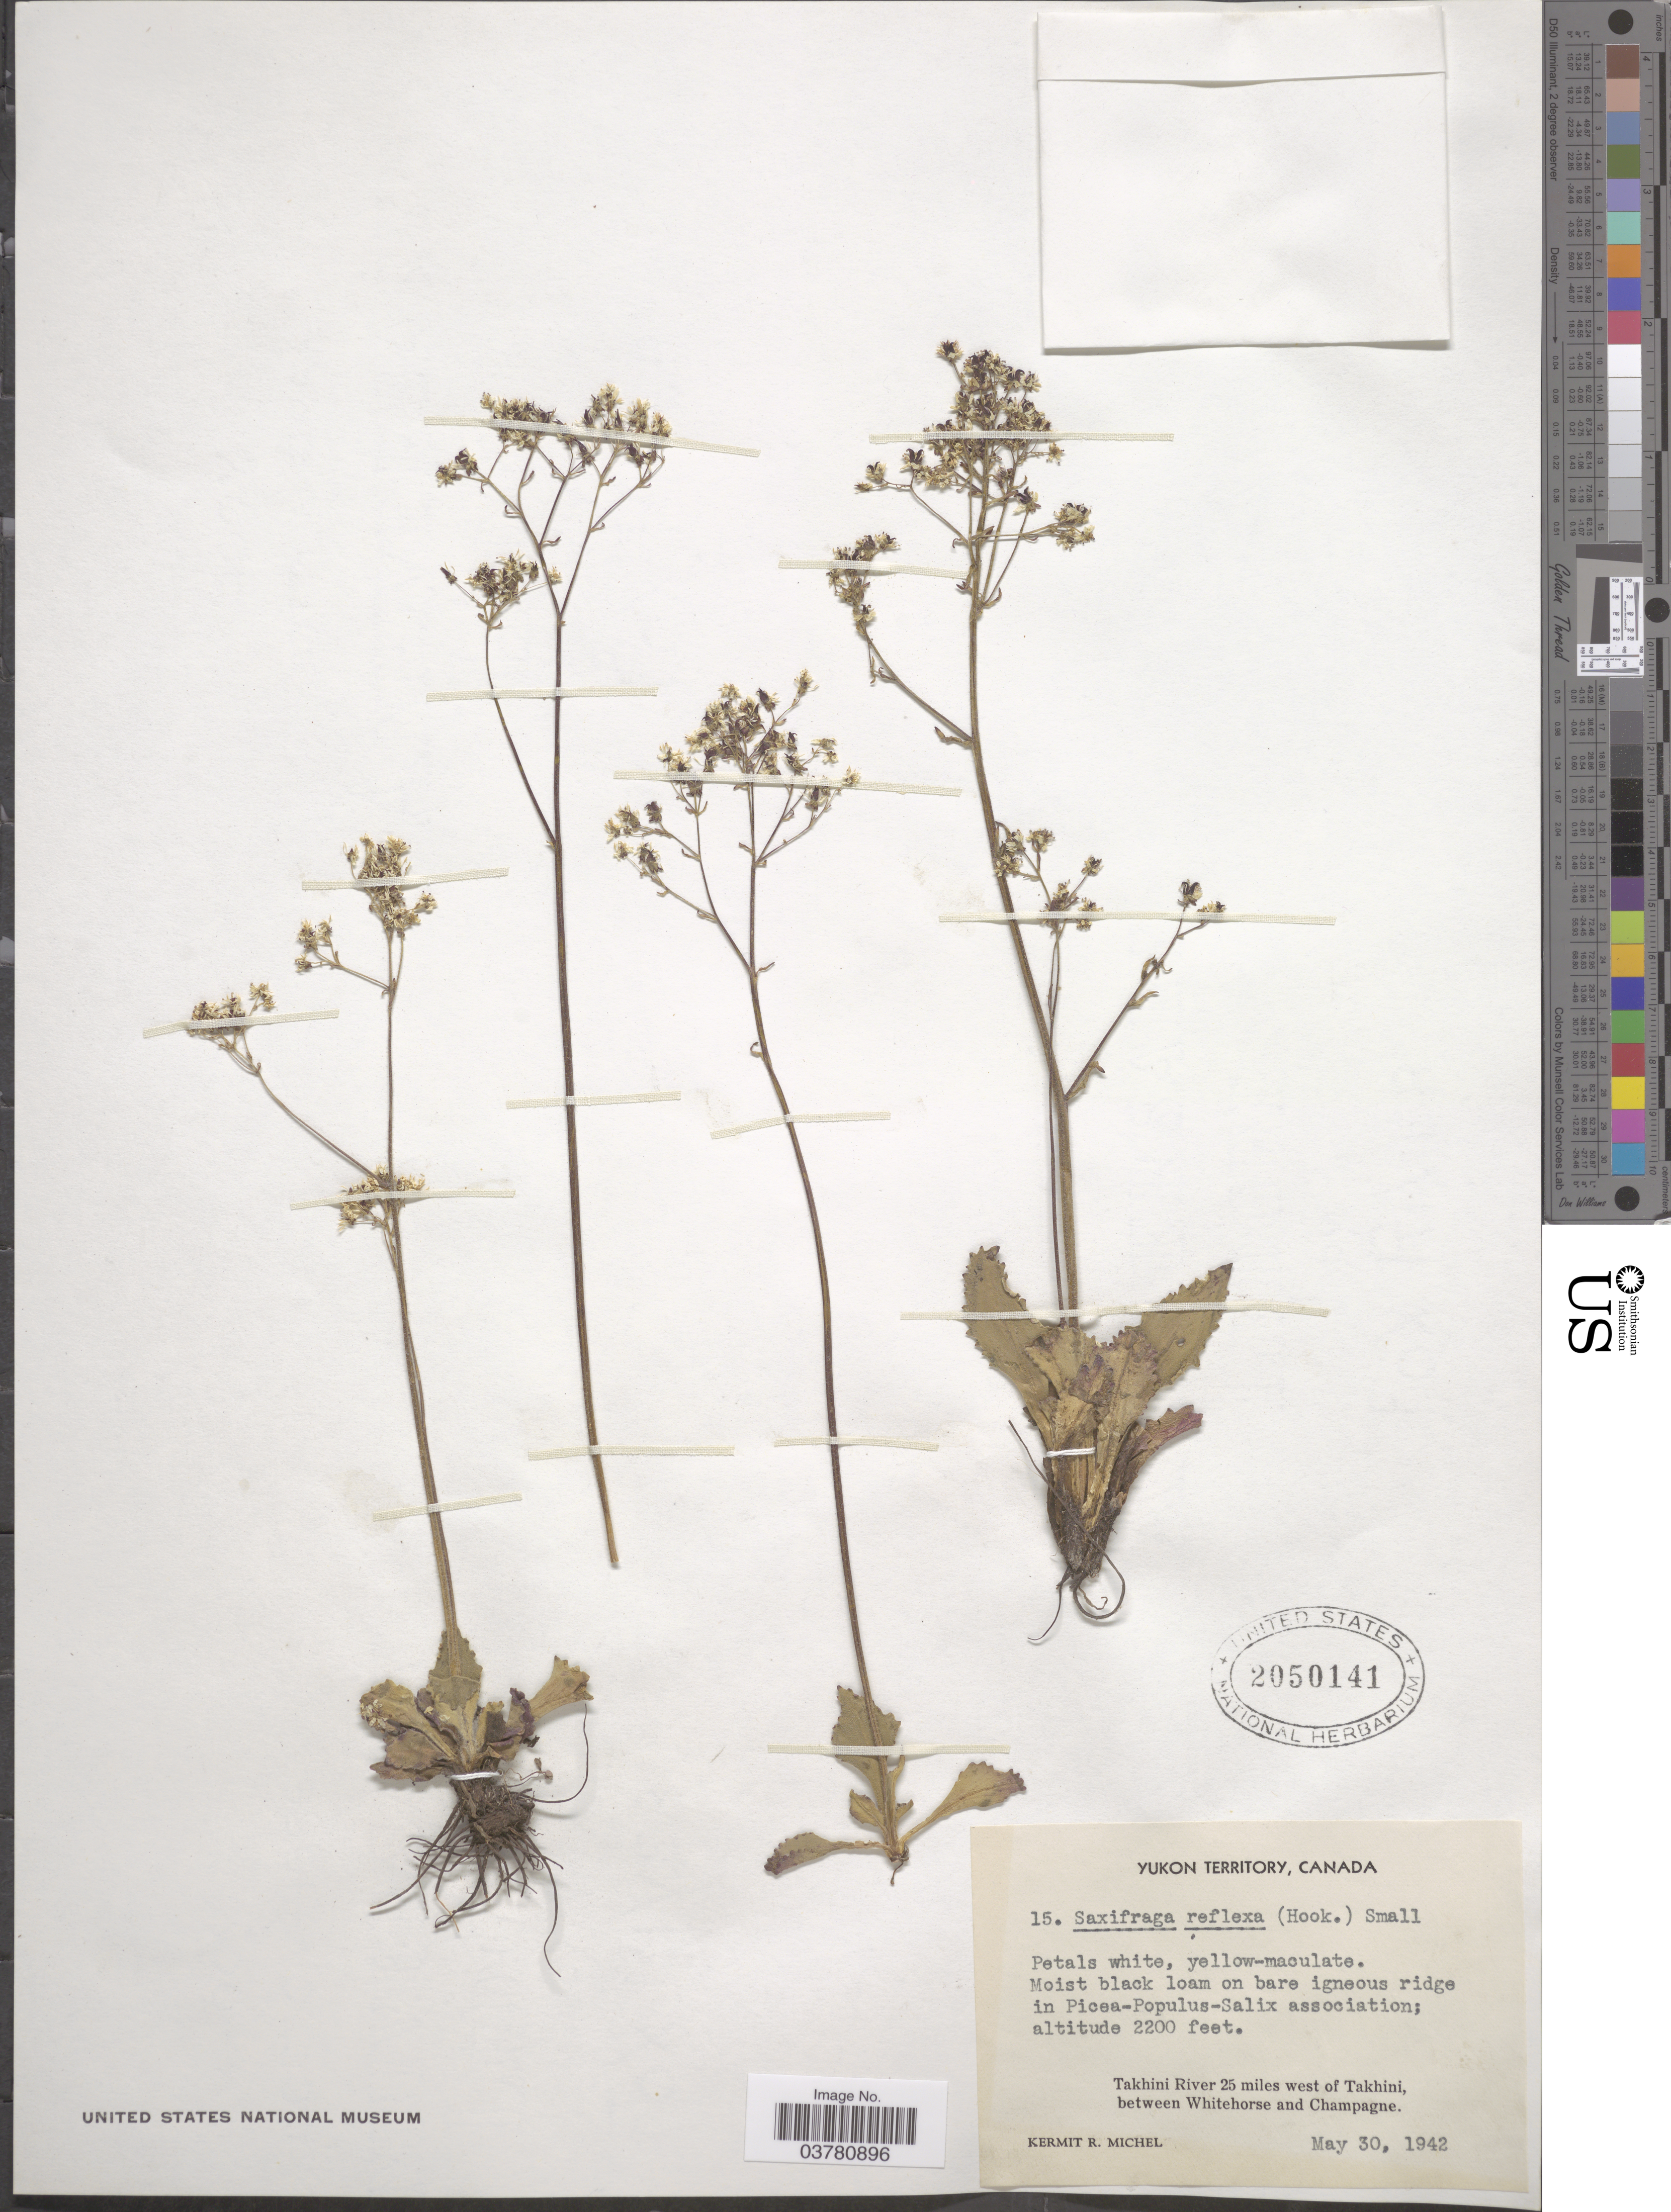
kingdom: Plantae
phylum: Tracheophyta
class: Magnoliopsida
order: Saxifragales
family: Saxifragaceae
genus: Micranthes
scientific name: Micranthes reflexa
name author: (Hook.) Small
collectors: K. Michel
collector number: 15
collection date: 1942-05-30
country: Canada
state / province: Yukon Territory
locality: Moist black loam on bare igneous ridge in Picea-Populus-Salix association; Takhini River 25 miles west of Takhini, between Whitehorse and Champagne.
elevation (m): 671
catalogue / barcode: US 2050141